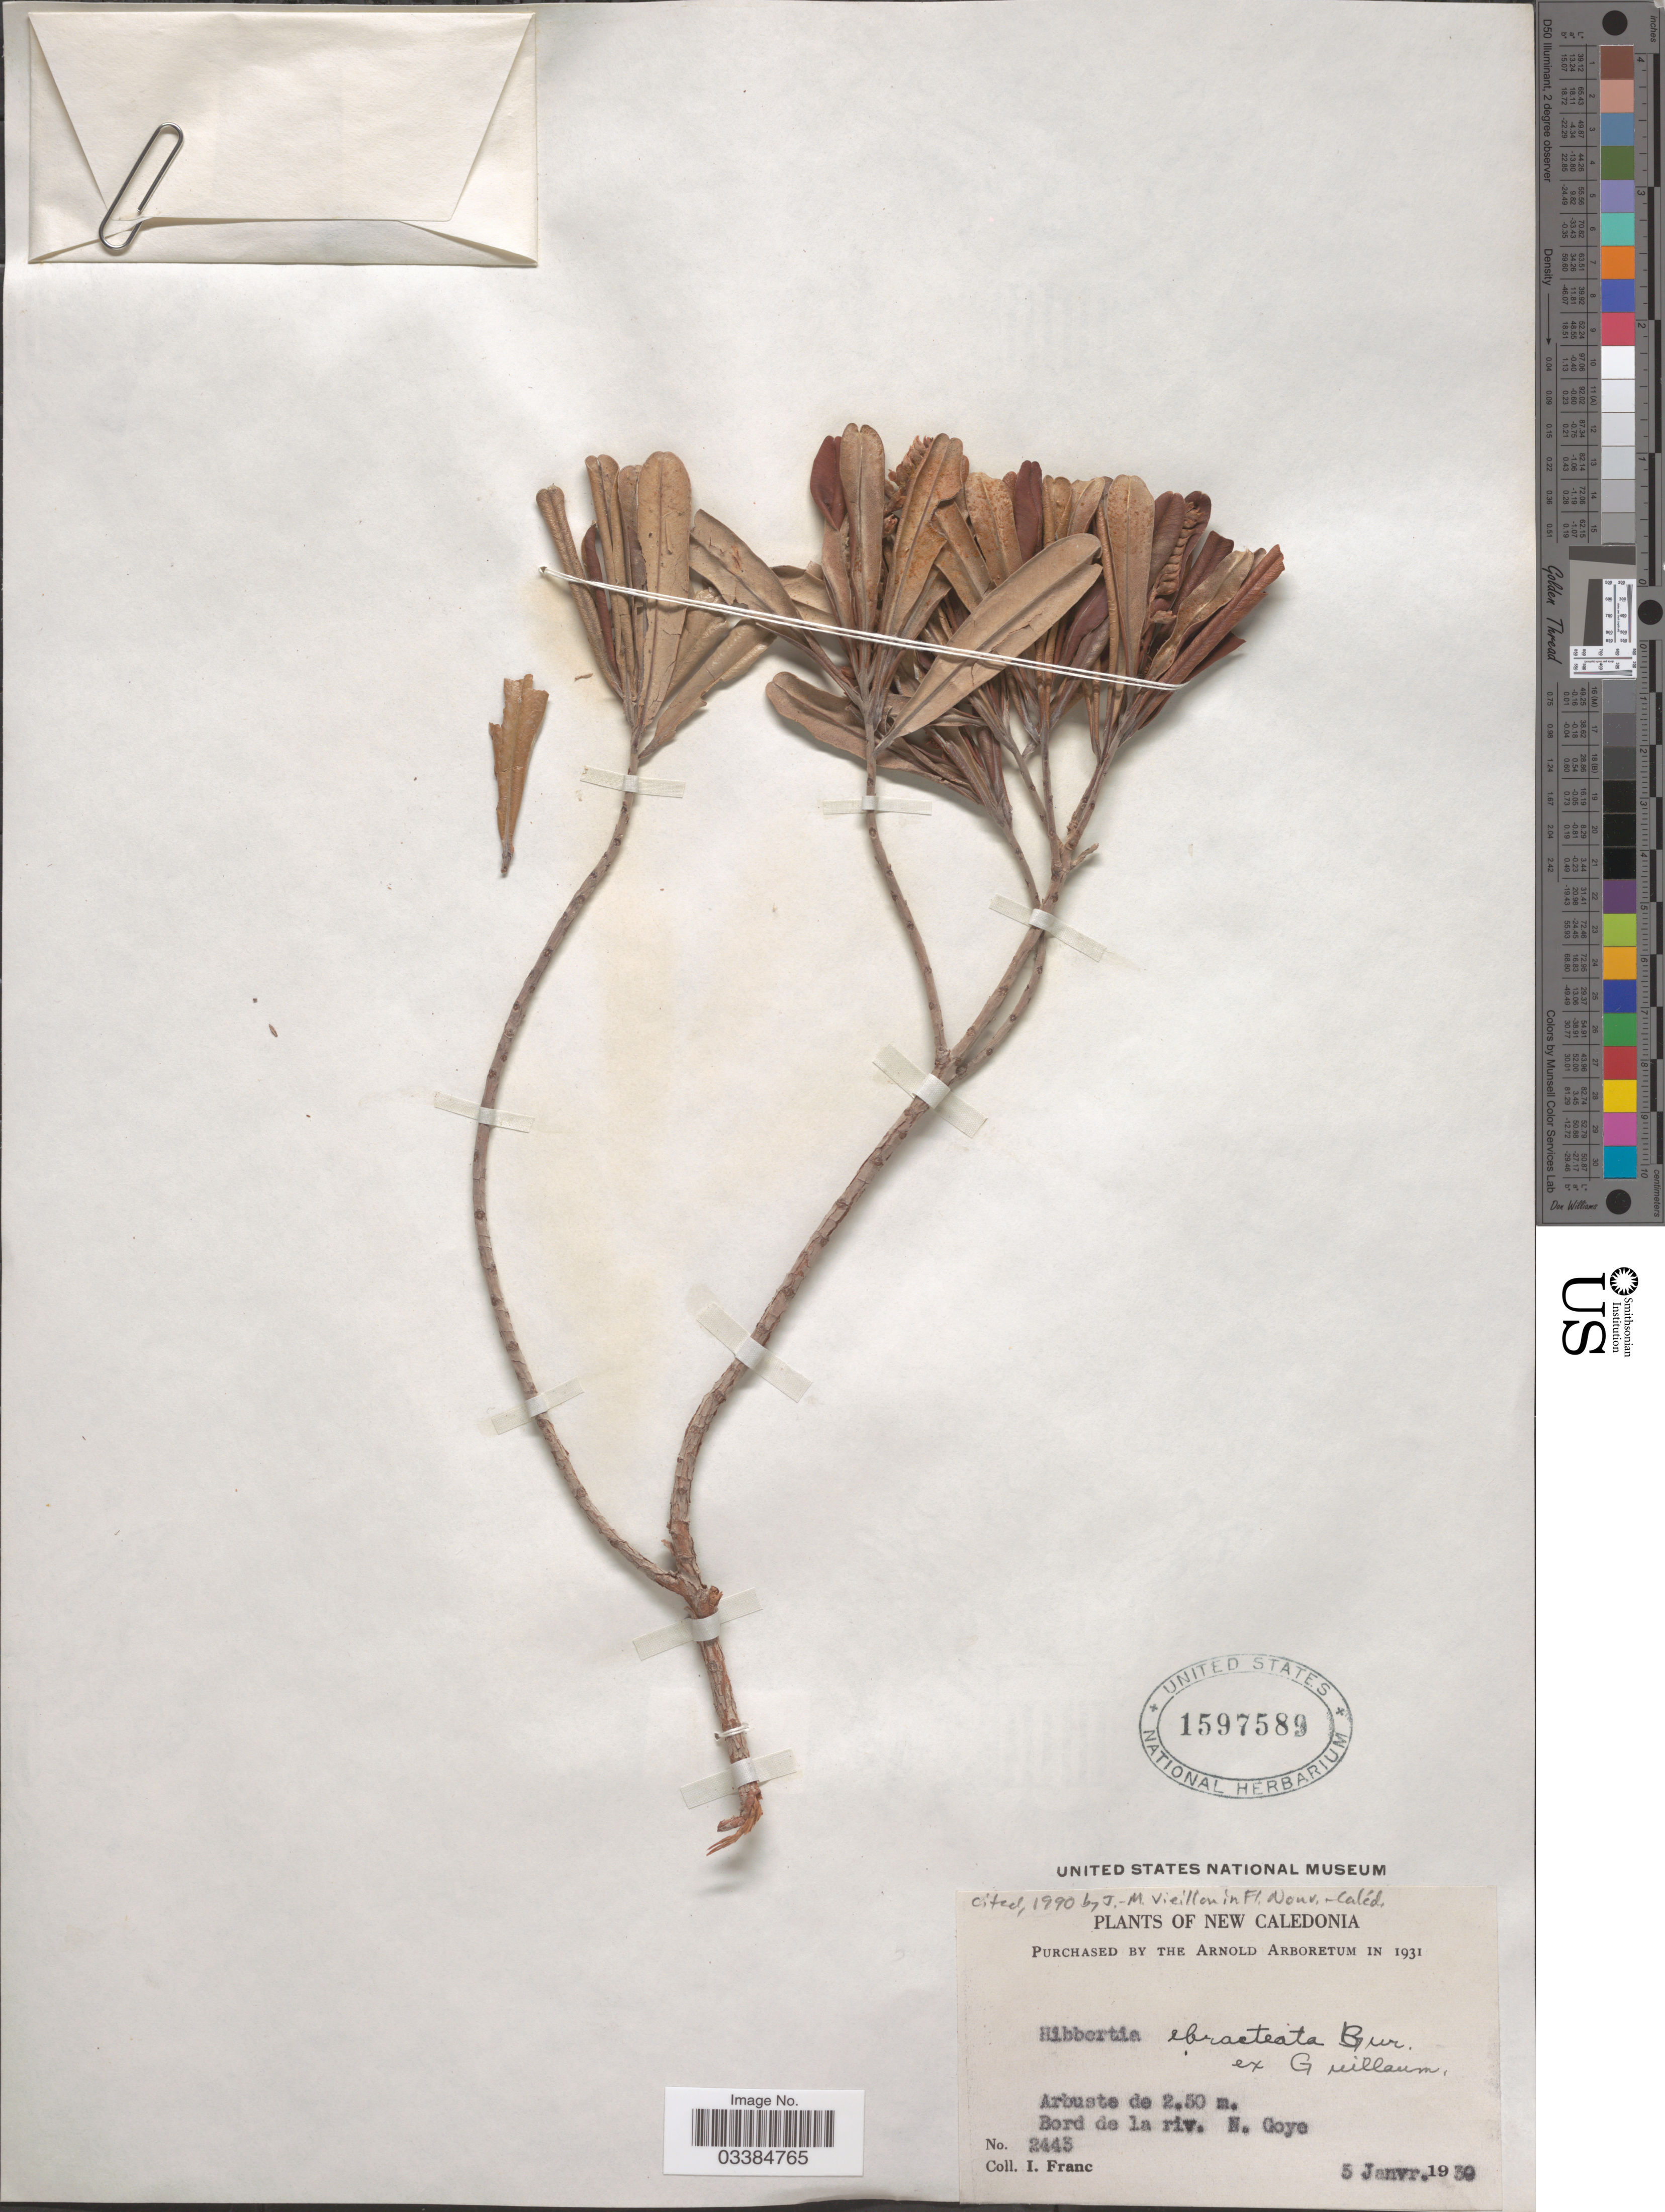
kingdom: Plantae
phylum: Tracheophyta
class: Magnoliopsida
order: Dilleniales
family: Dilleniaceae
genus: Hibbertia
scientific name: Hibbertia ebracteata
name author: Bureau ex Guillaumin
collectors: I. Franc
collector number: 2443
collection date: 1939-01-05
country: New Caledonia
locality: Bord de la riv. N. Goye.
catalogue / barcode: US 1597589